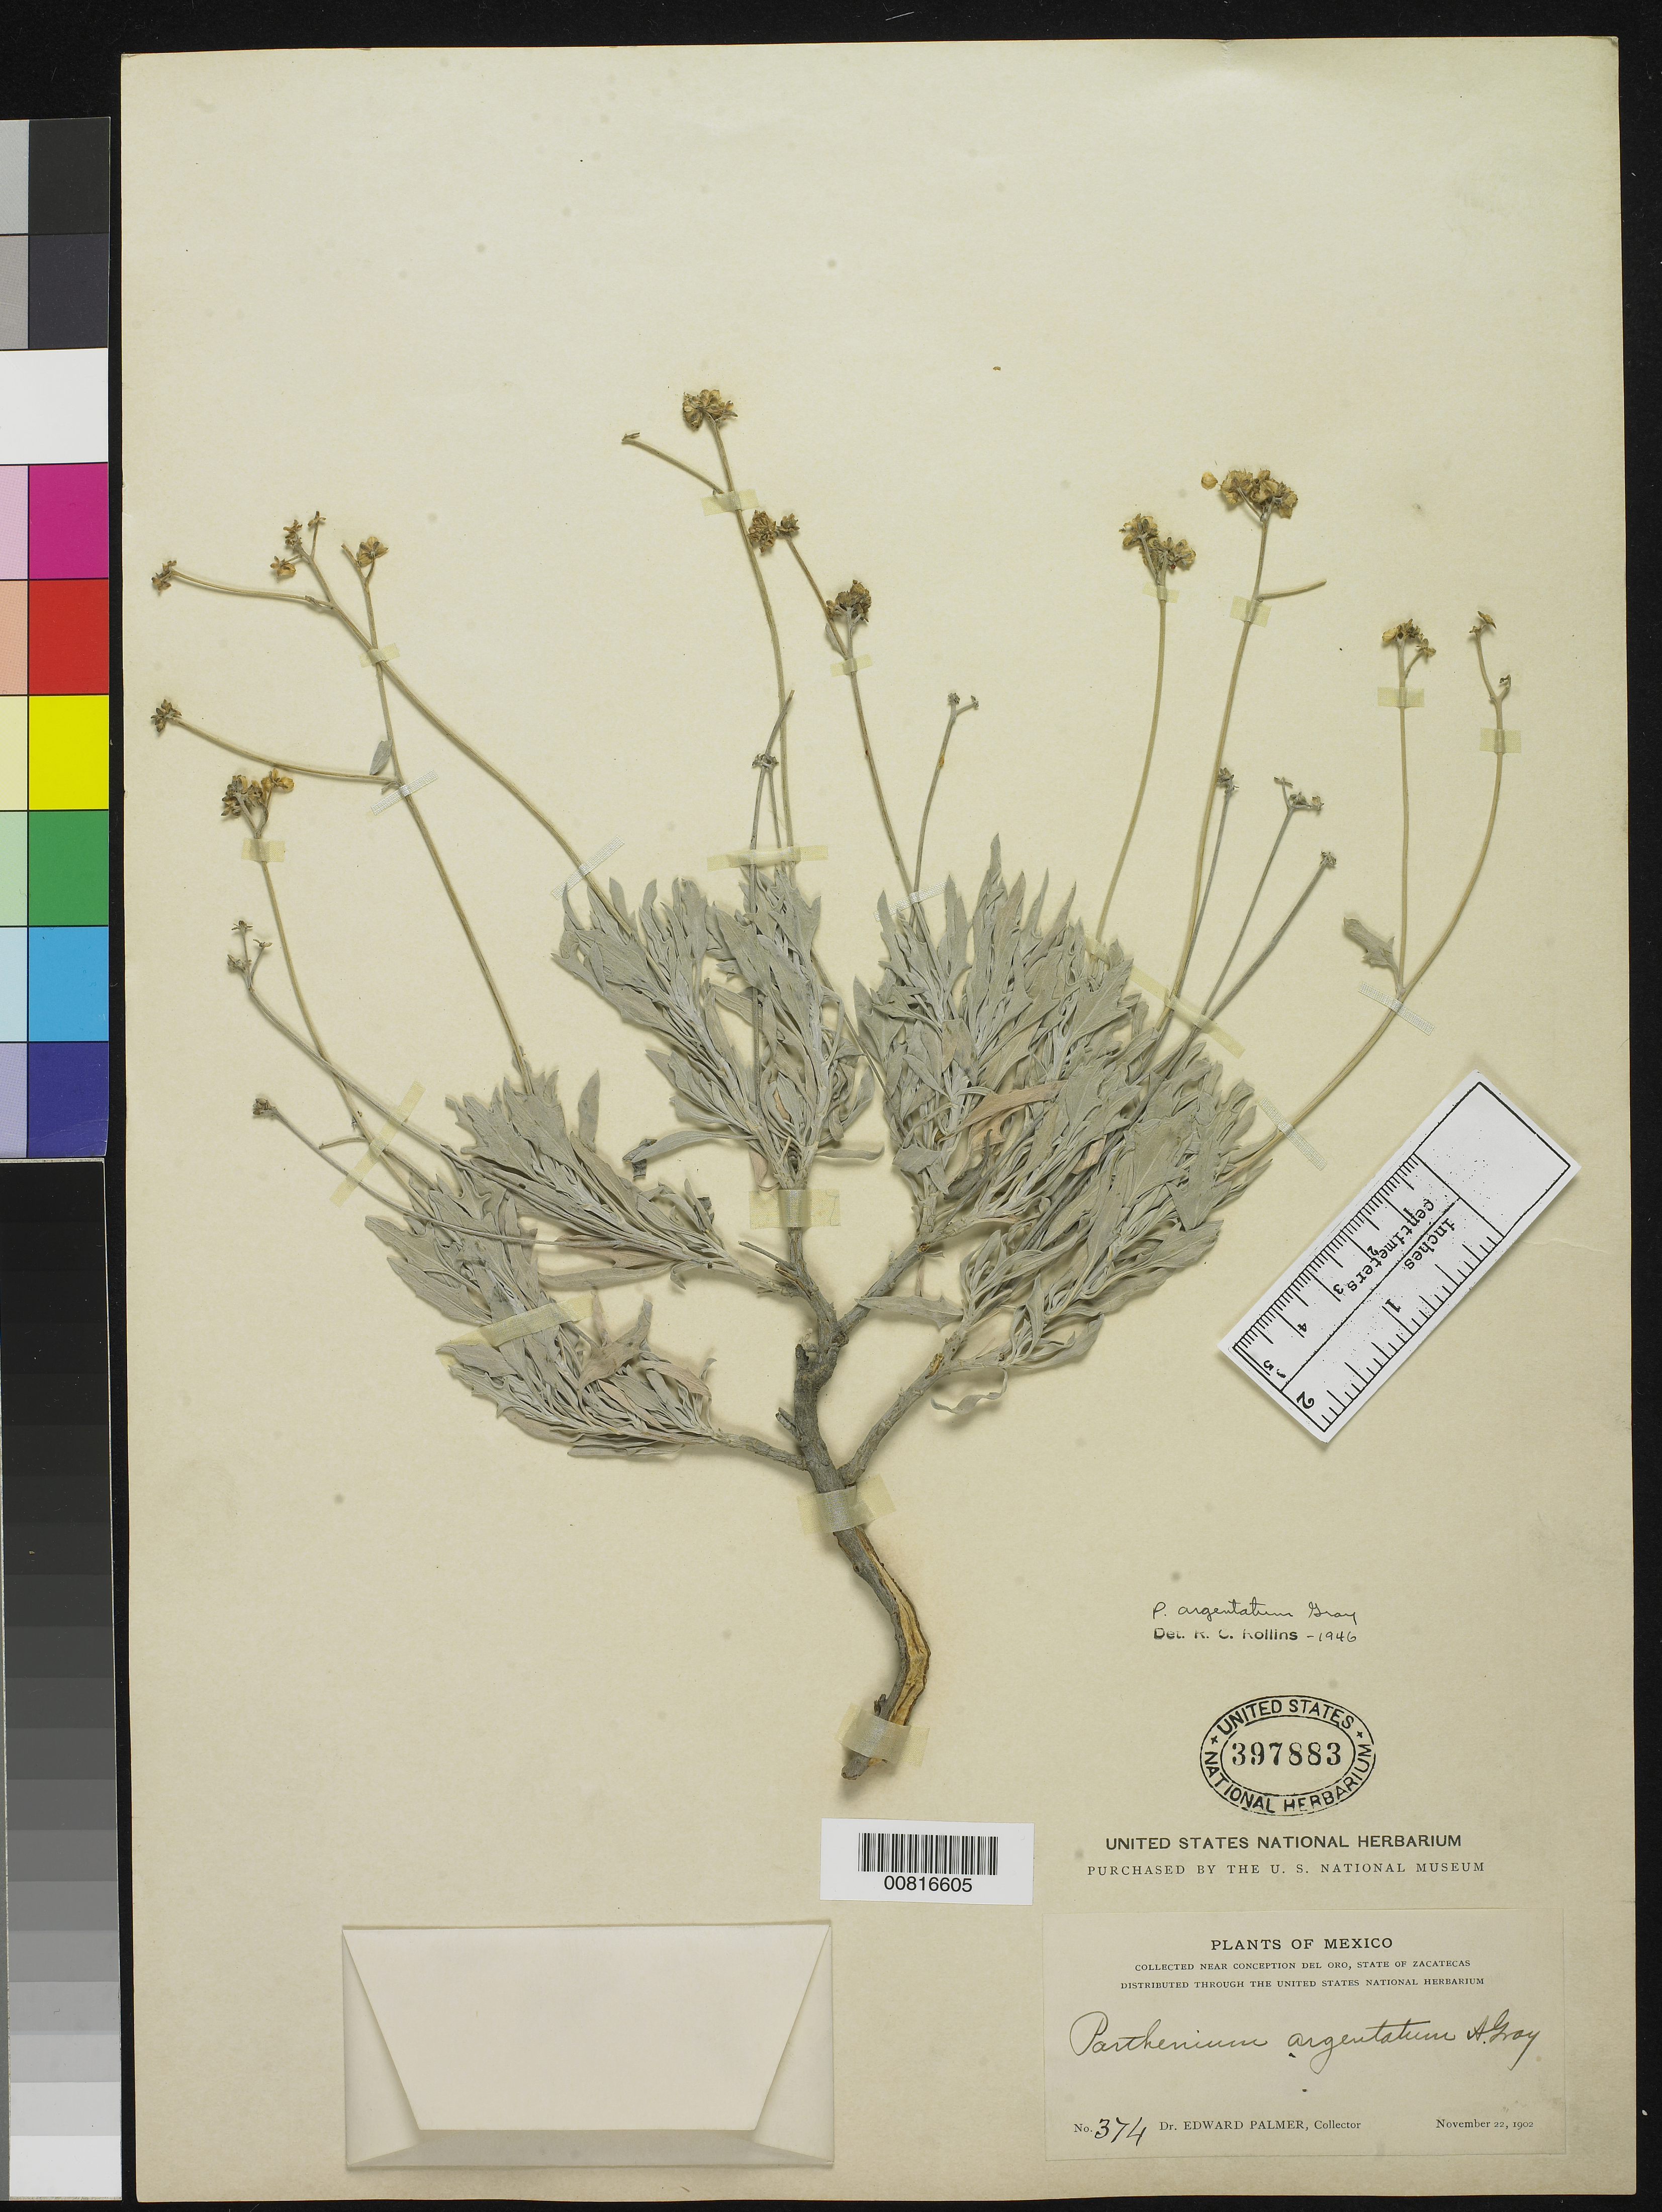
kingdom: Plantae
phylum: Tracheophyta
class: Magnoliopsida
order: Asterales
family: Asteraceae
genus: Parthenium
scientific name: Parthenium argentatum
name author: A. Gray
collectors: E. Palmer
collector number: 374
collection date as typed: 22 Nov 1902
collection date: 1902-11-22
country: Mexico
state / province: Zacatecas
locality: Near Concepción del Oro, Zacatecas.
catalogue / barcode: US 397883